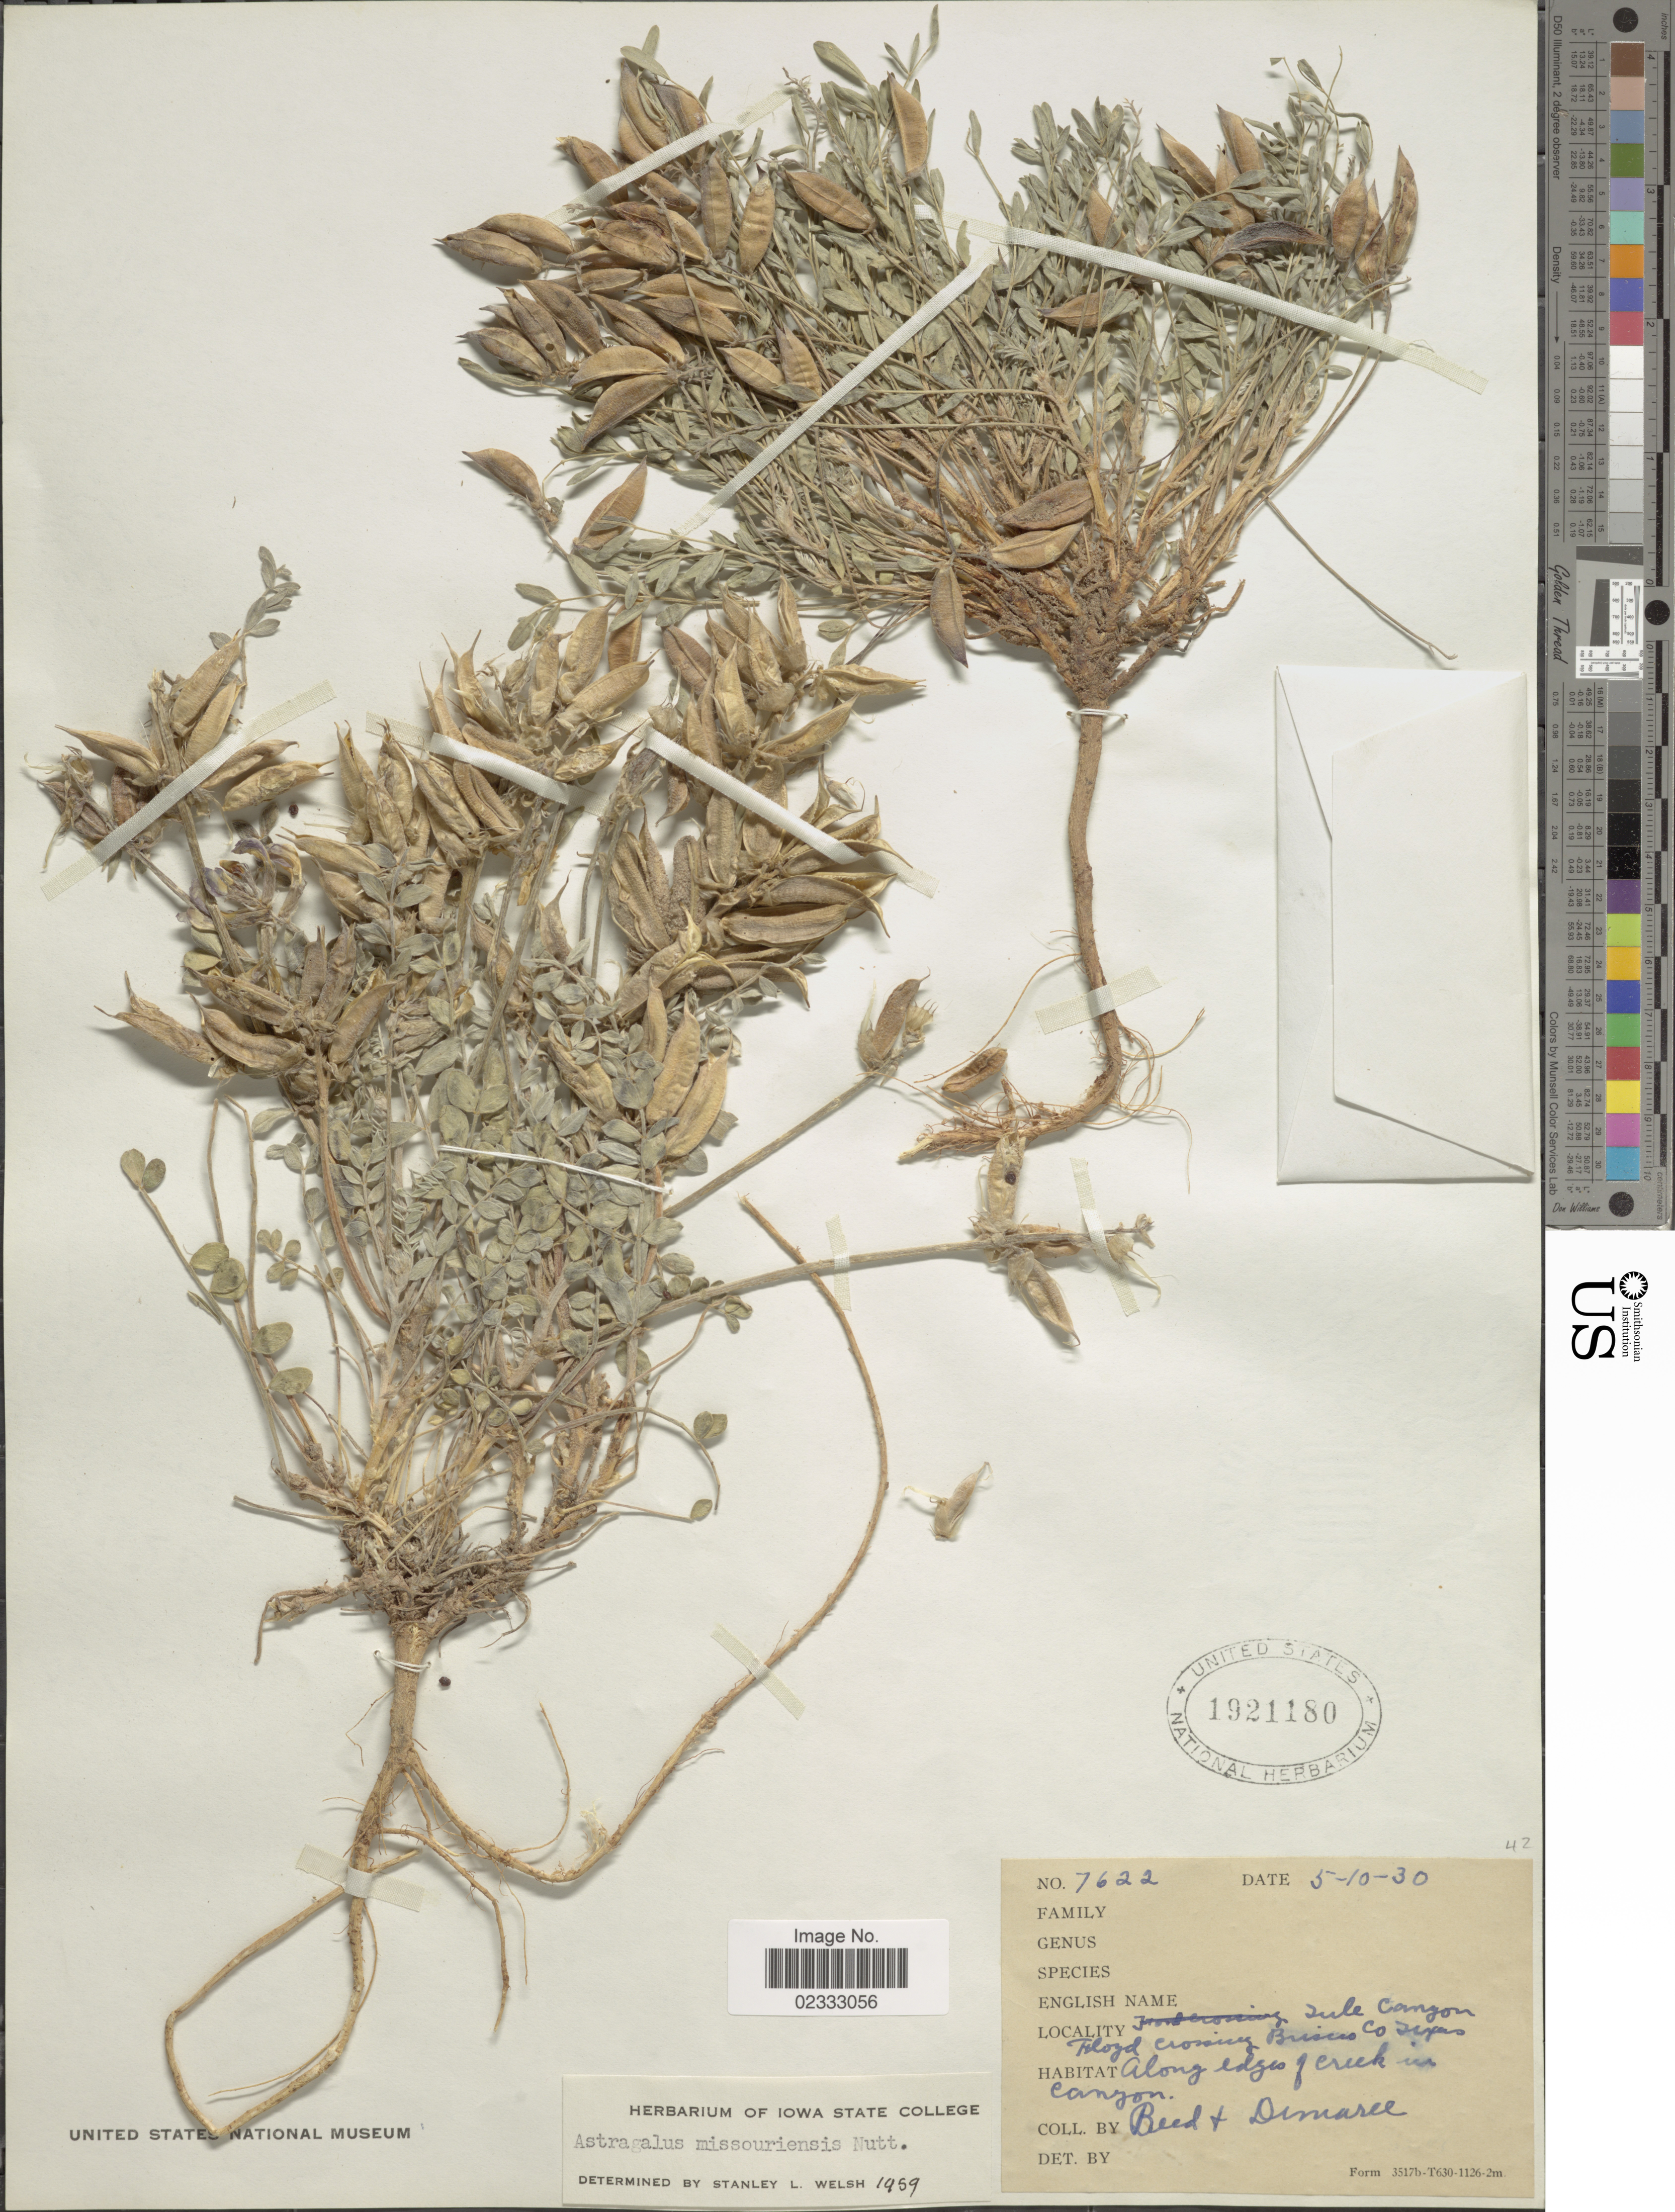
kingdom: Plantae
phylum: Tracheophyta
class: Magnoliopsida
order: Fabales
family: Fabaceae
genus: Astragalus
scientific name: Astragalus missouriensis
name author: Nutt.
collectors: -. Reed & -. Demaree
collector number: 7622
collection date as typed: Transcribed d/m/y: 10/5/30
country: United States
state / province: Texas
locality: Tule Canyon Floyd crossing Briscoe Co.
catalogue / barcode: US 1921180